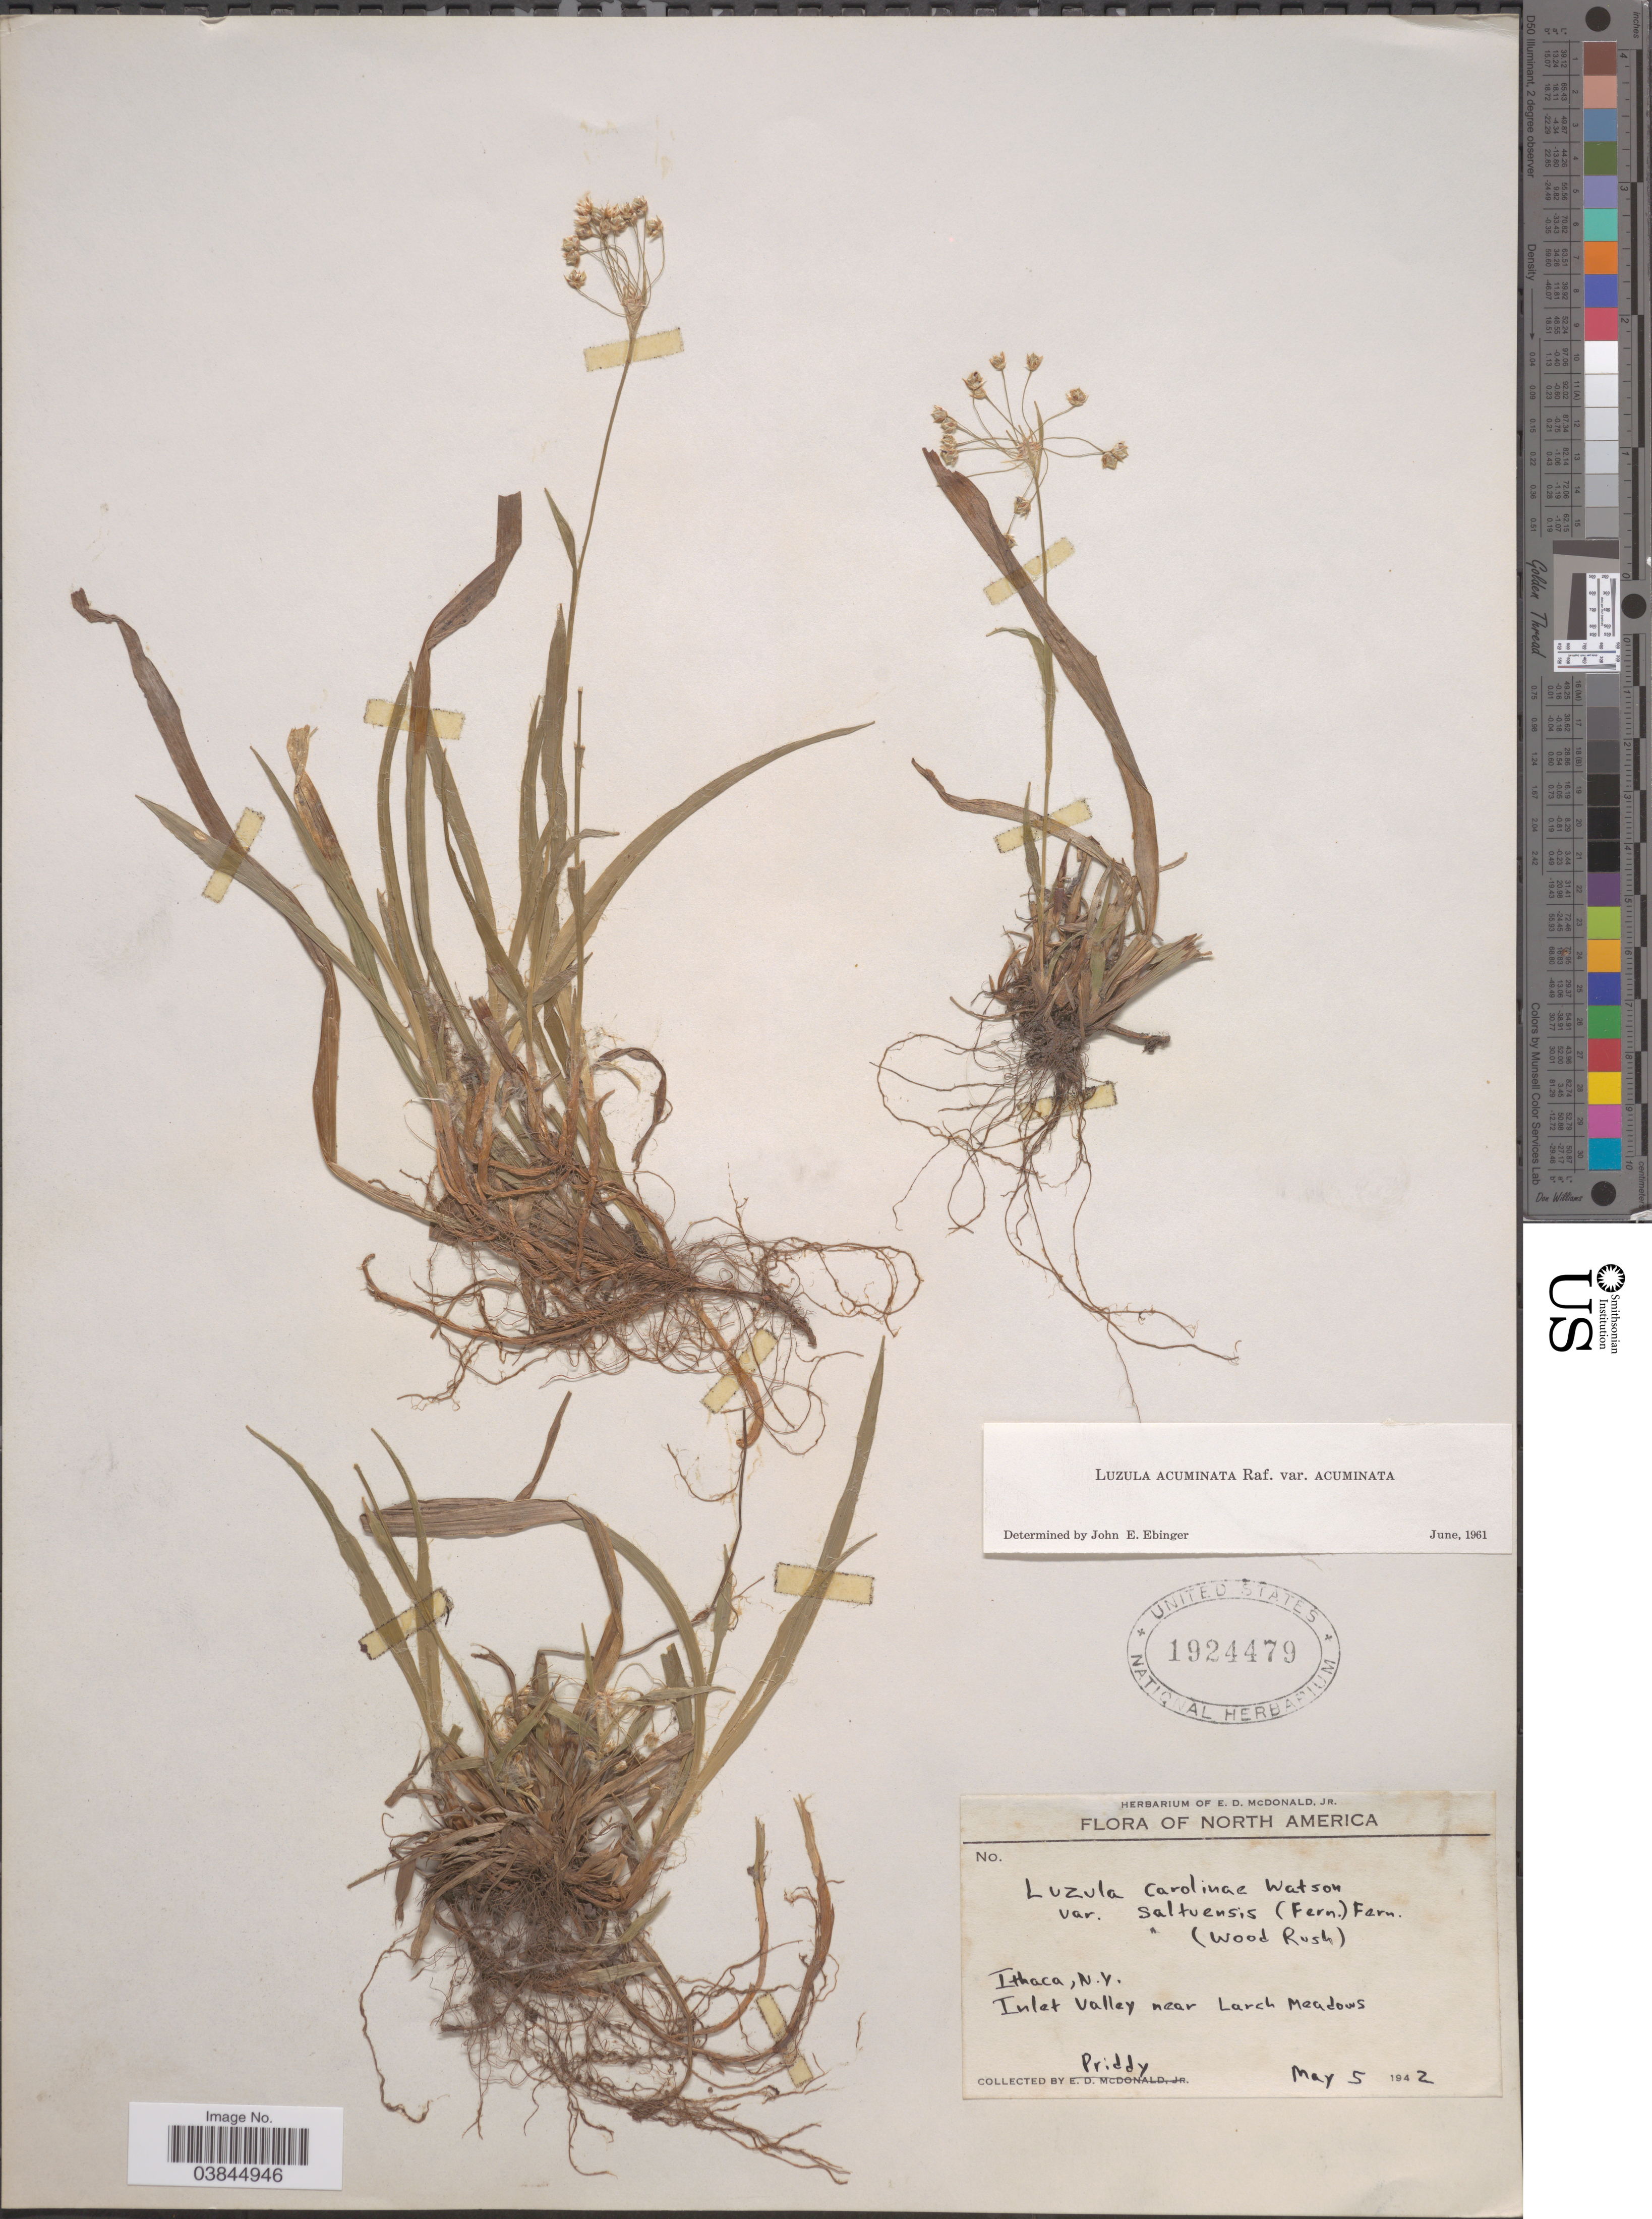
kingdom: Plantae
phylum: Tracheophyta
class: Liliopsida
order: Poales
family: Juncaceae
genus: Luzula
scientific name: Luzula acuminata var. acuminata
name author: Raf.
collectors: Priddy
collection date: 1942-05-05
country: United States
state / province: New York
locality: Ithaca. Inlet Valley near Larch Meadows.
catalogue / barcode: US 1924479